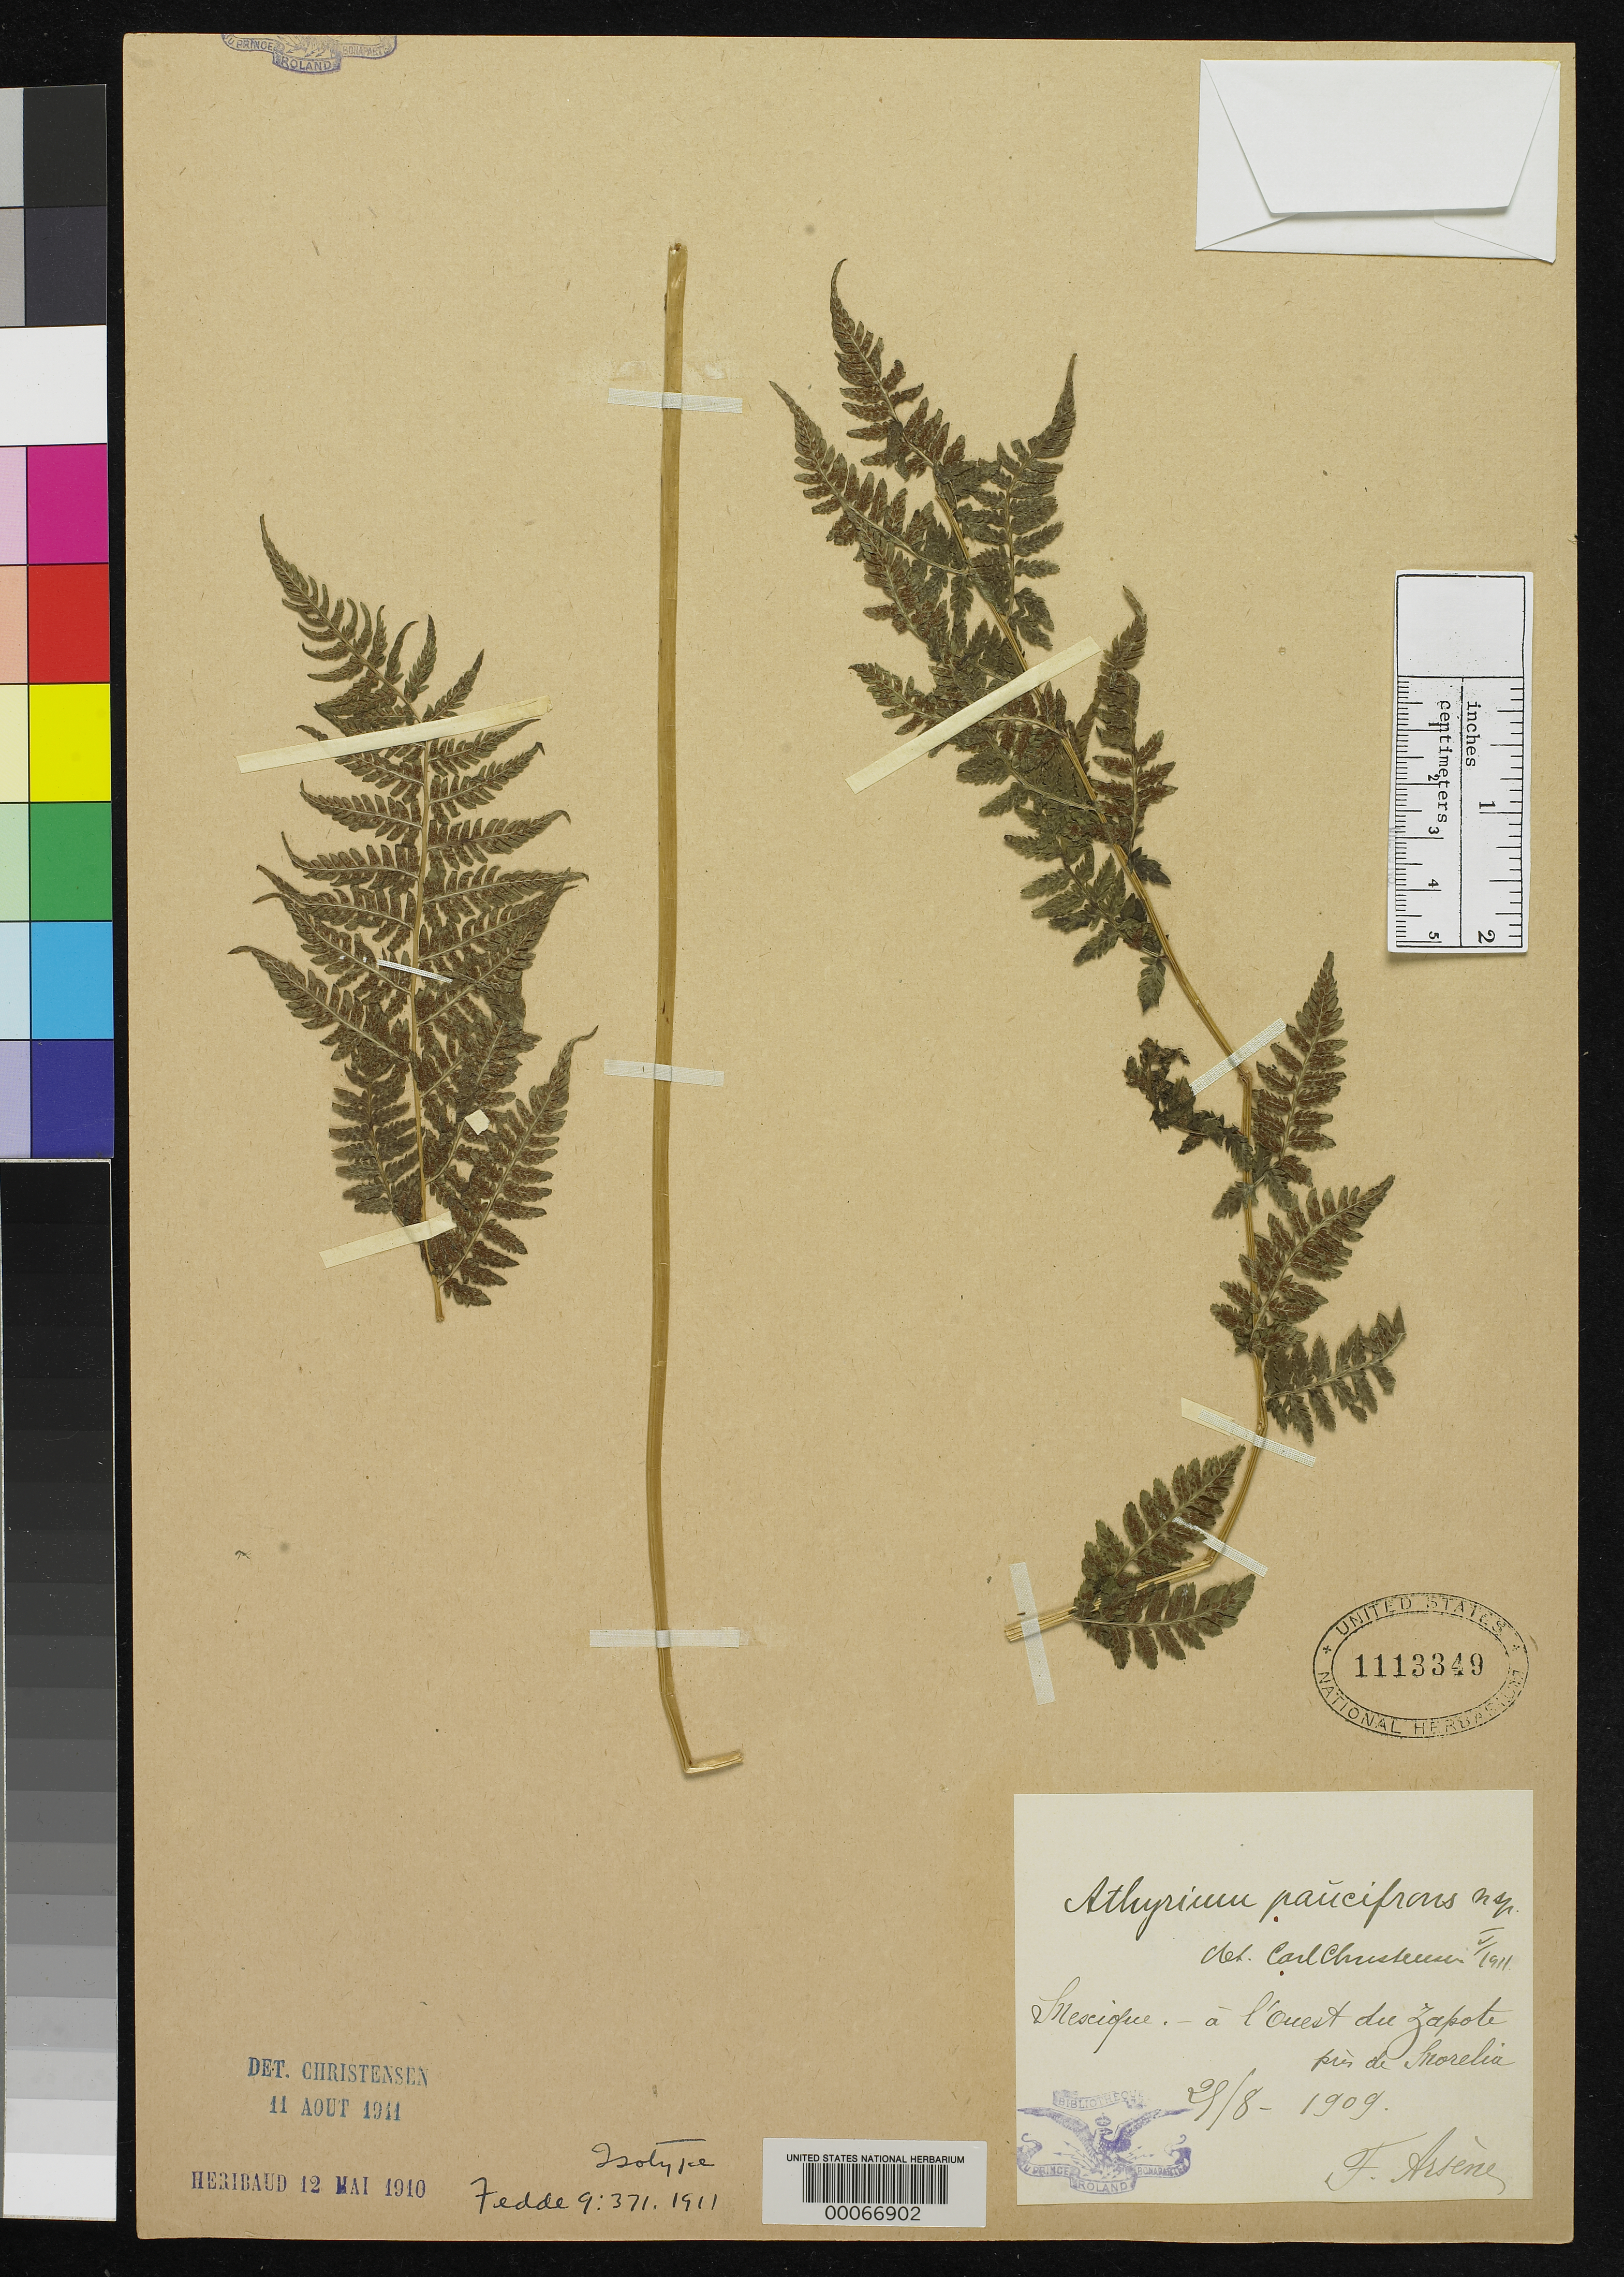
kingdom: Plantae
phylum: Tracheophyta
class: Polypodiopsida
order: Polypodiales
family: Athyriaceae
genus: Athyrium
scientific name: Athyrium paucifrons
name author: C. Chr.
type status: Isotype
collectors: Bro. G. Arsène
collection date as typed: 25 Aug 1909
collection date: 1909-08-25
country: Mexico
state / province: Michoacán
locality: W of Zapote, W of Morelia.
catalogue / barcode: US 1113349